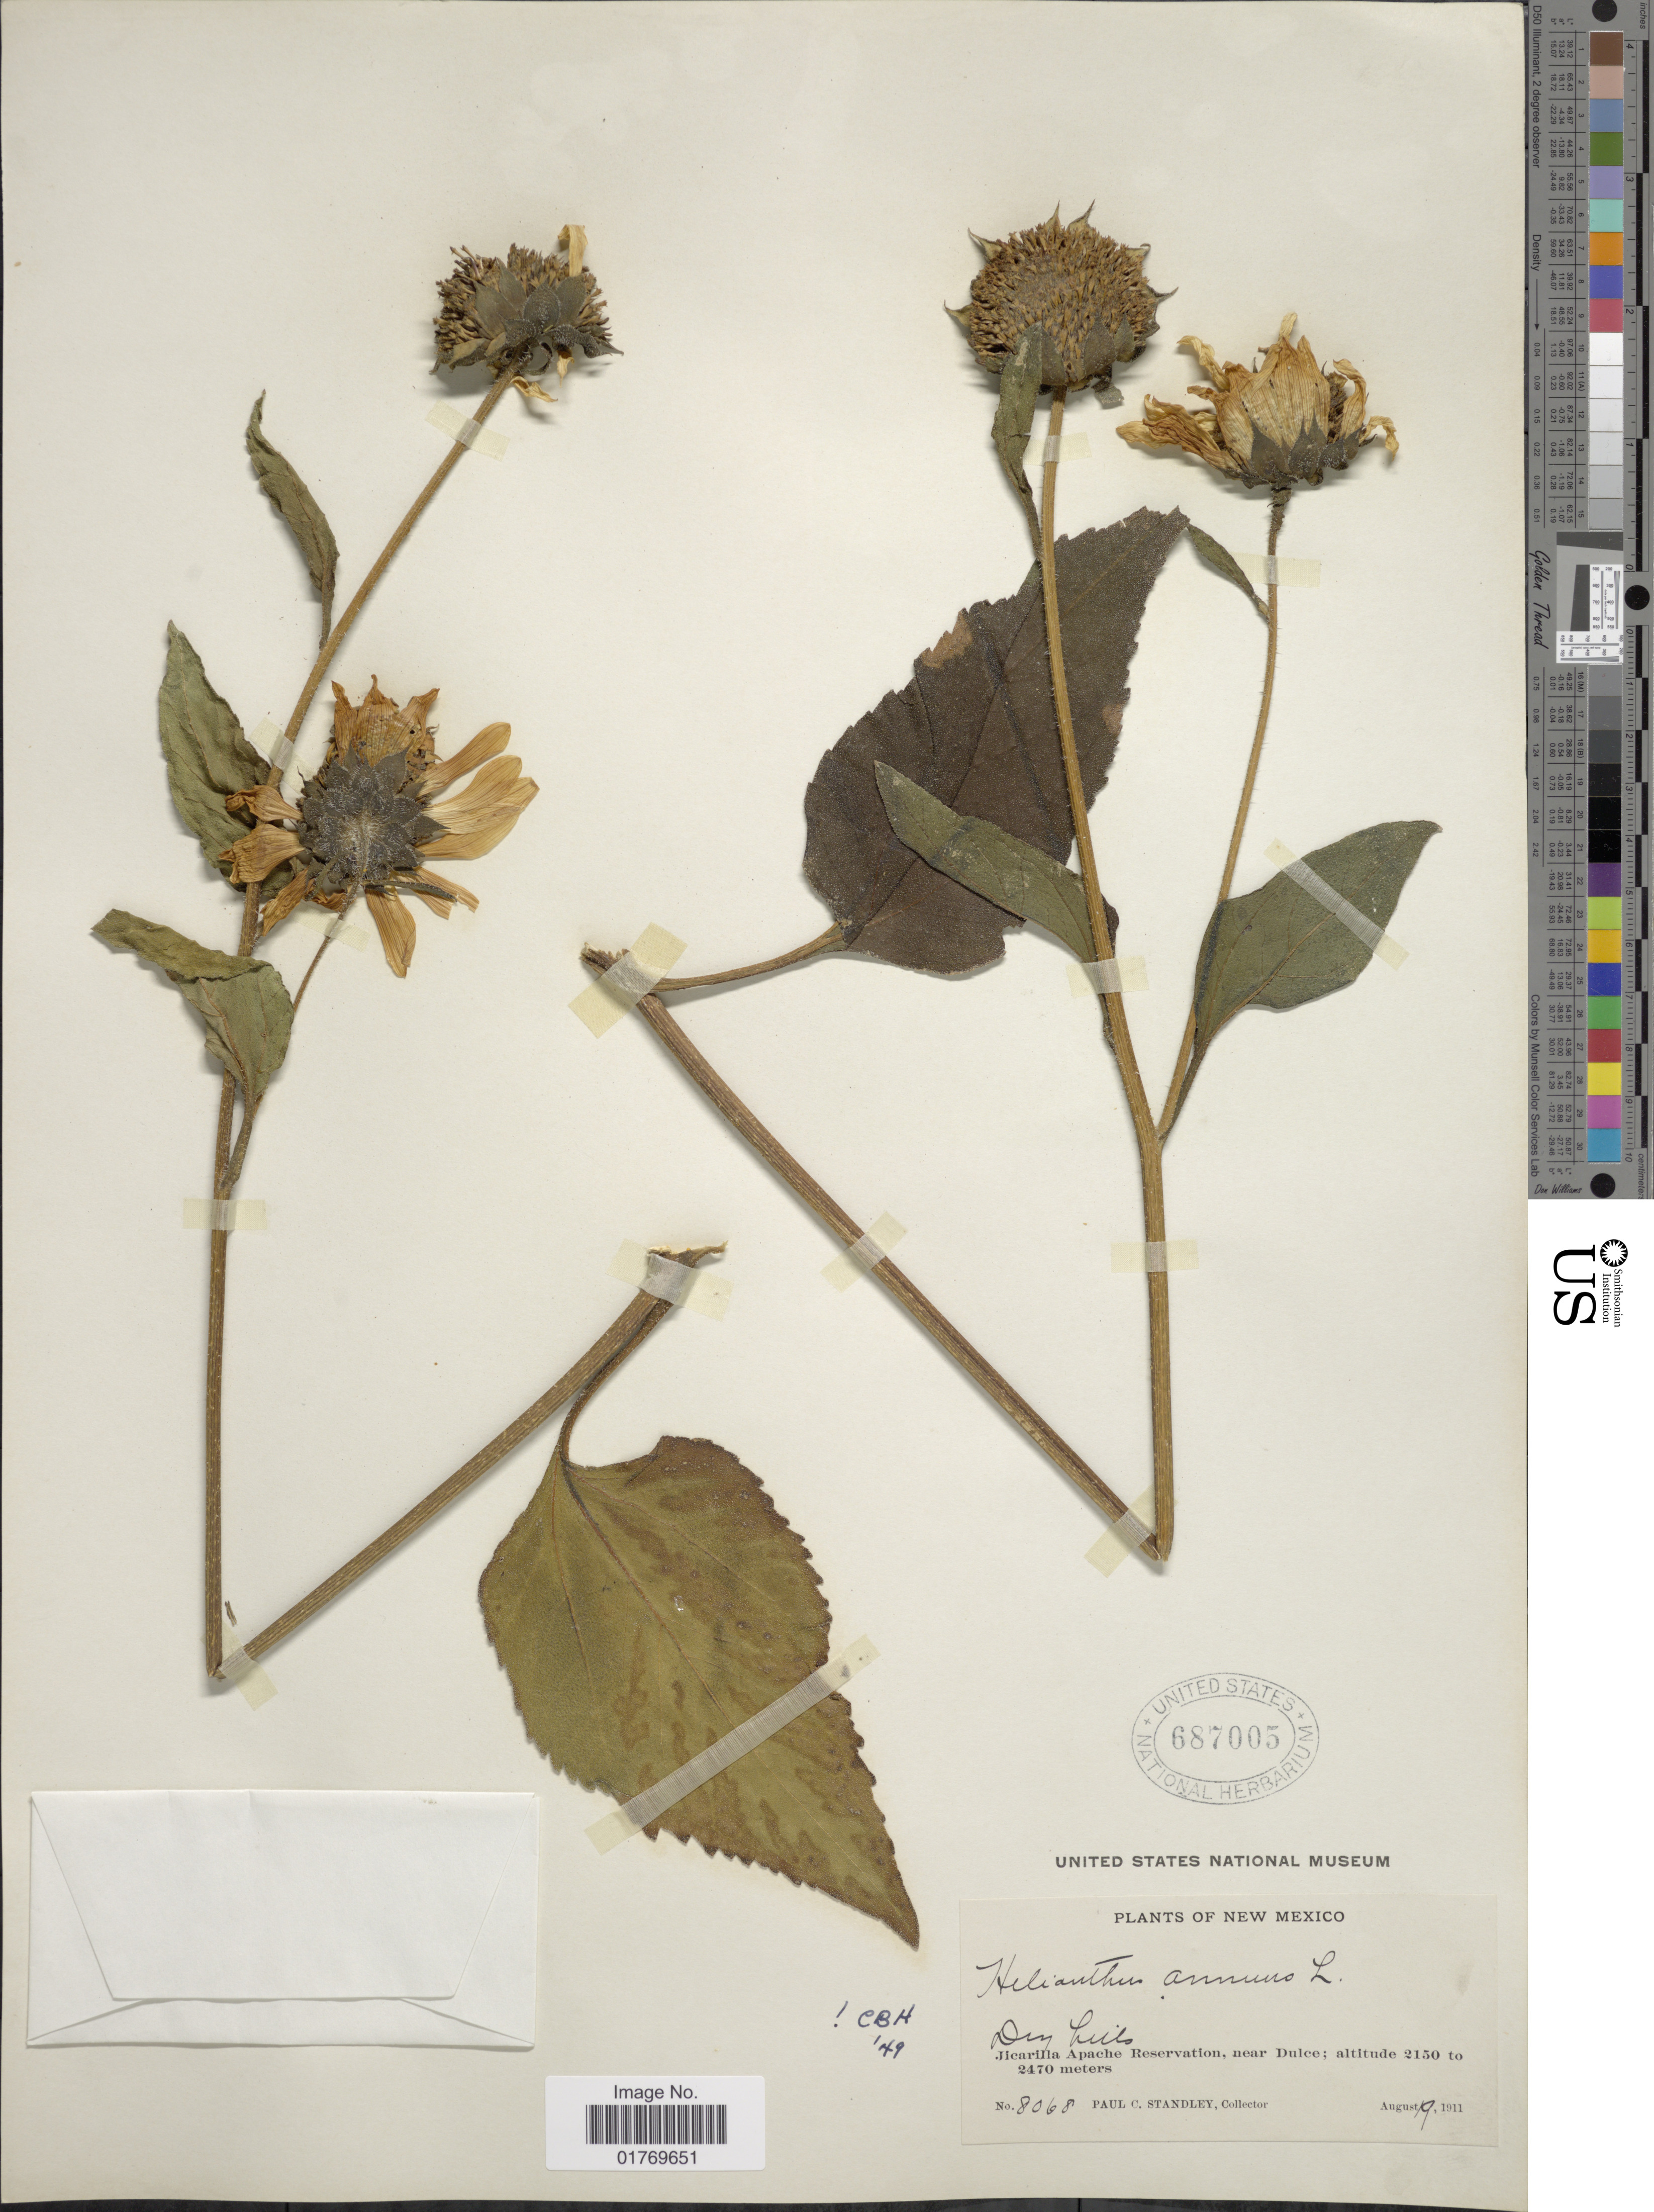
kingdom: Plantae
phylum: Tracheophyta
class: Magnoliopsida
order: Asterales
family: Asteraceae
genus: Helianthus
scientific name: Helianthus annuus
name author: L.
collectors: P. C. Standley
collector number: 8068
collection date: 1911-08-19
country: United States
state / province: New Mexico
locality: Jicarilla Apache Reservation, near Dulce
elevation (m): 2150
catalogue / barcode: US 687005